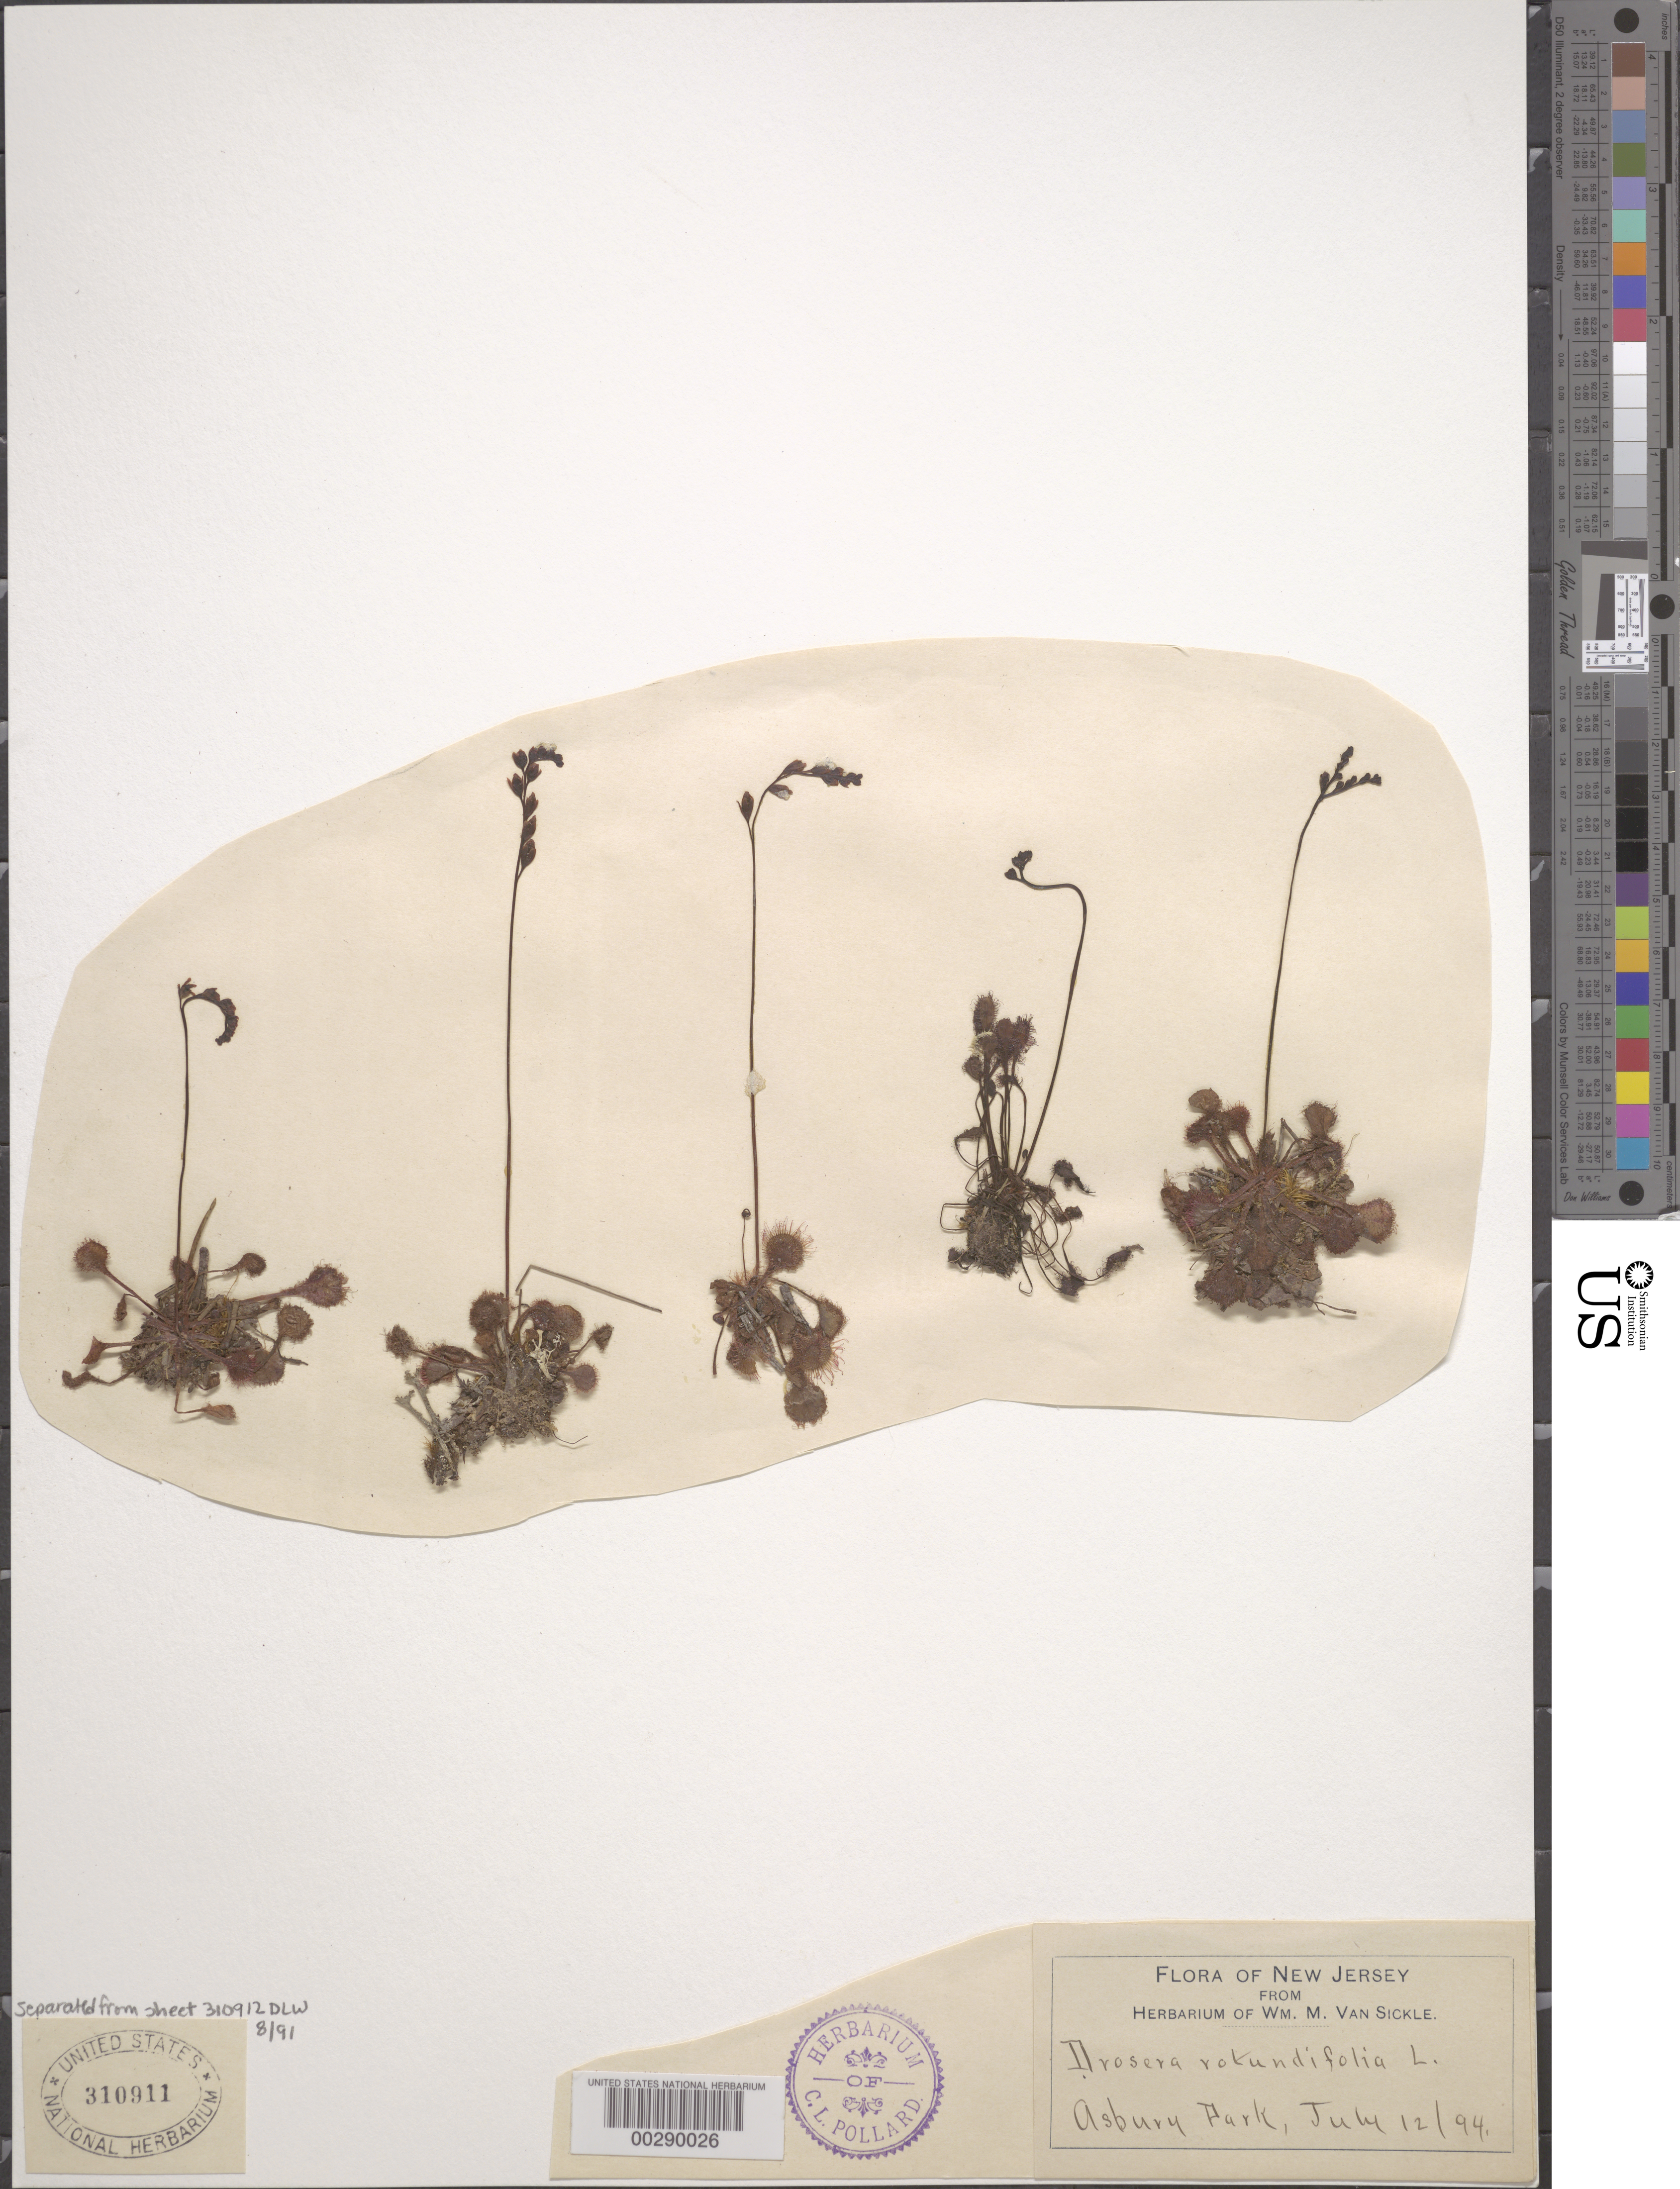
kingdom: Plantae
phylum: Tracheophyta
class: Magnoliopsida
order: Caryophyllales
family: Droseraceae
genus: Drosera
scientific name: Drosera rotundifolia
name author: L.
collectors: W. M. Van Sickle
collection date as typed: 12 Jul 1894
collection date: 1894-07-12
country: United States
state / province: New Jersey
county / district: Monmouth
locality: Asbury park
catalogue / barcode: US 310911